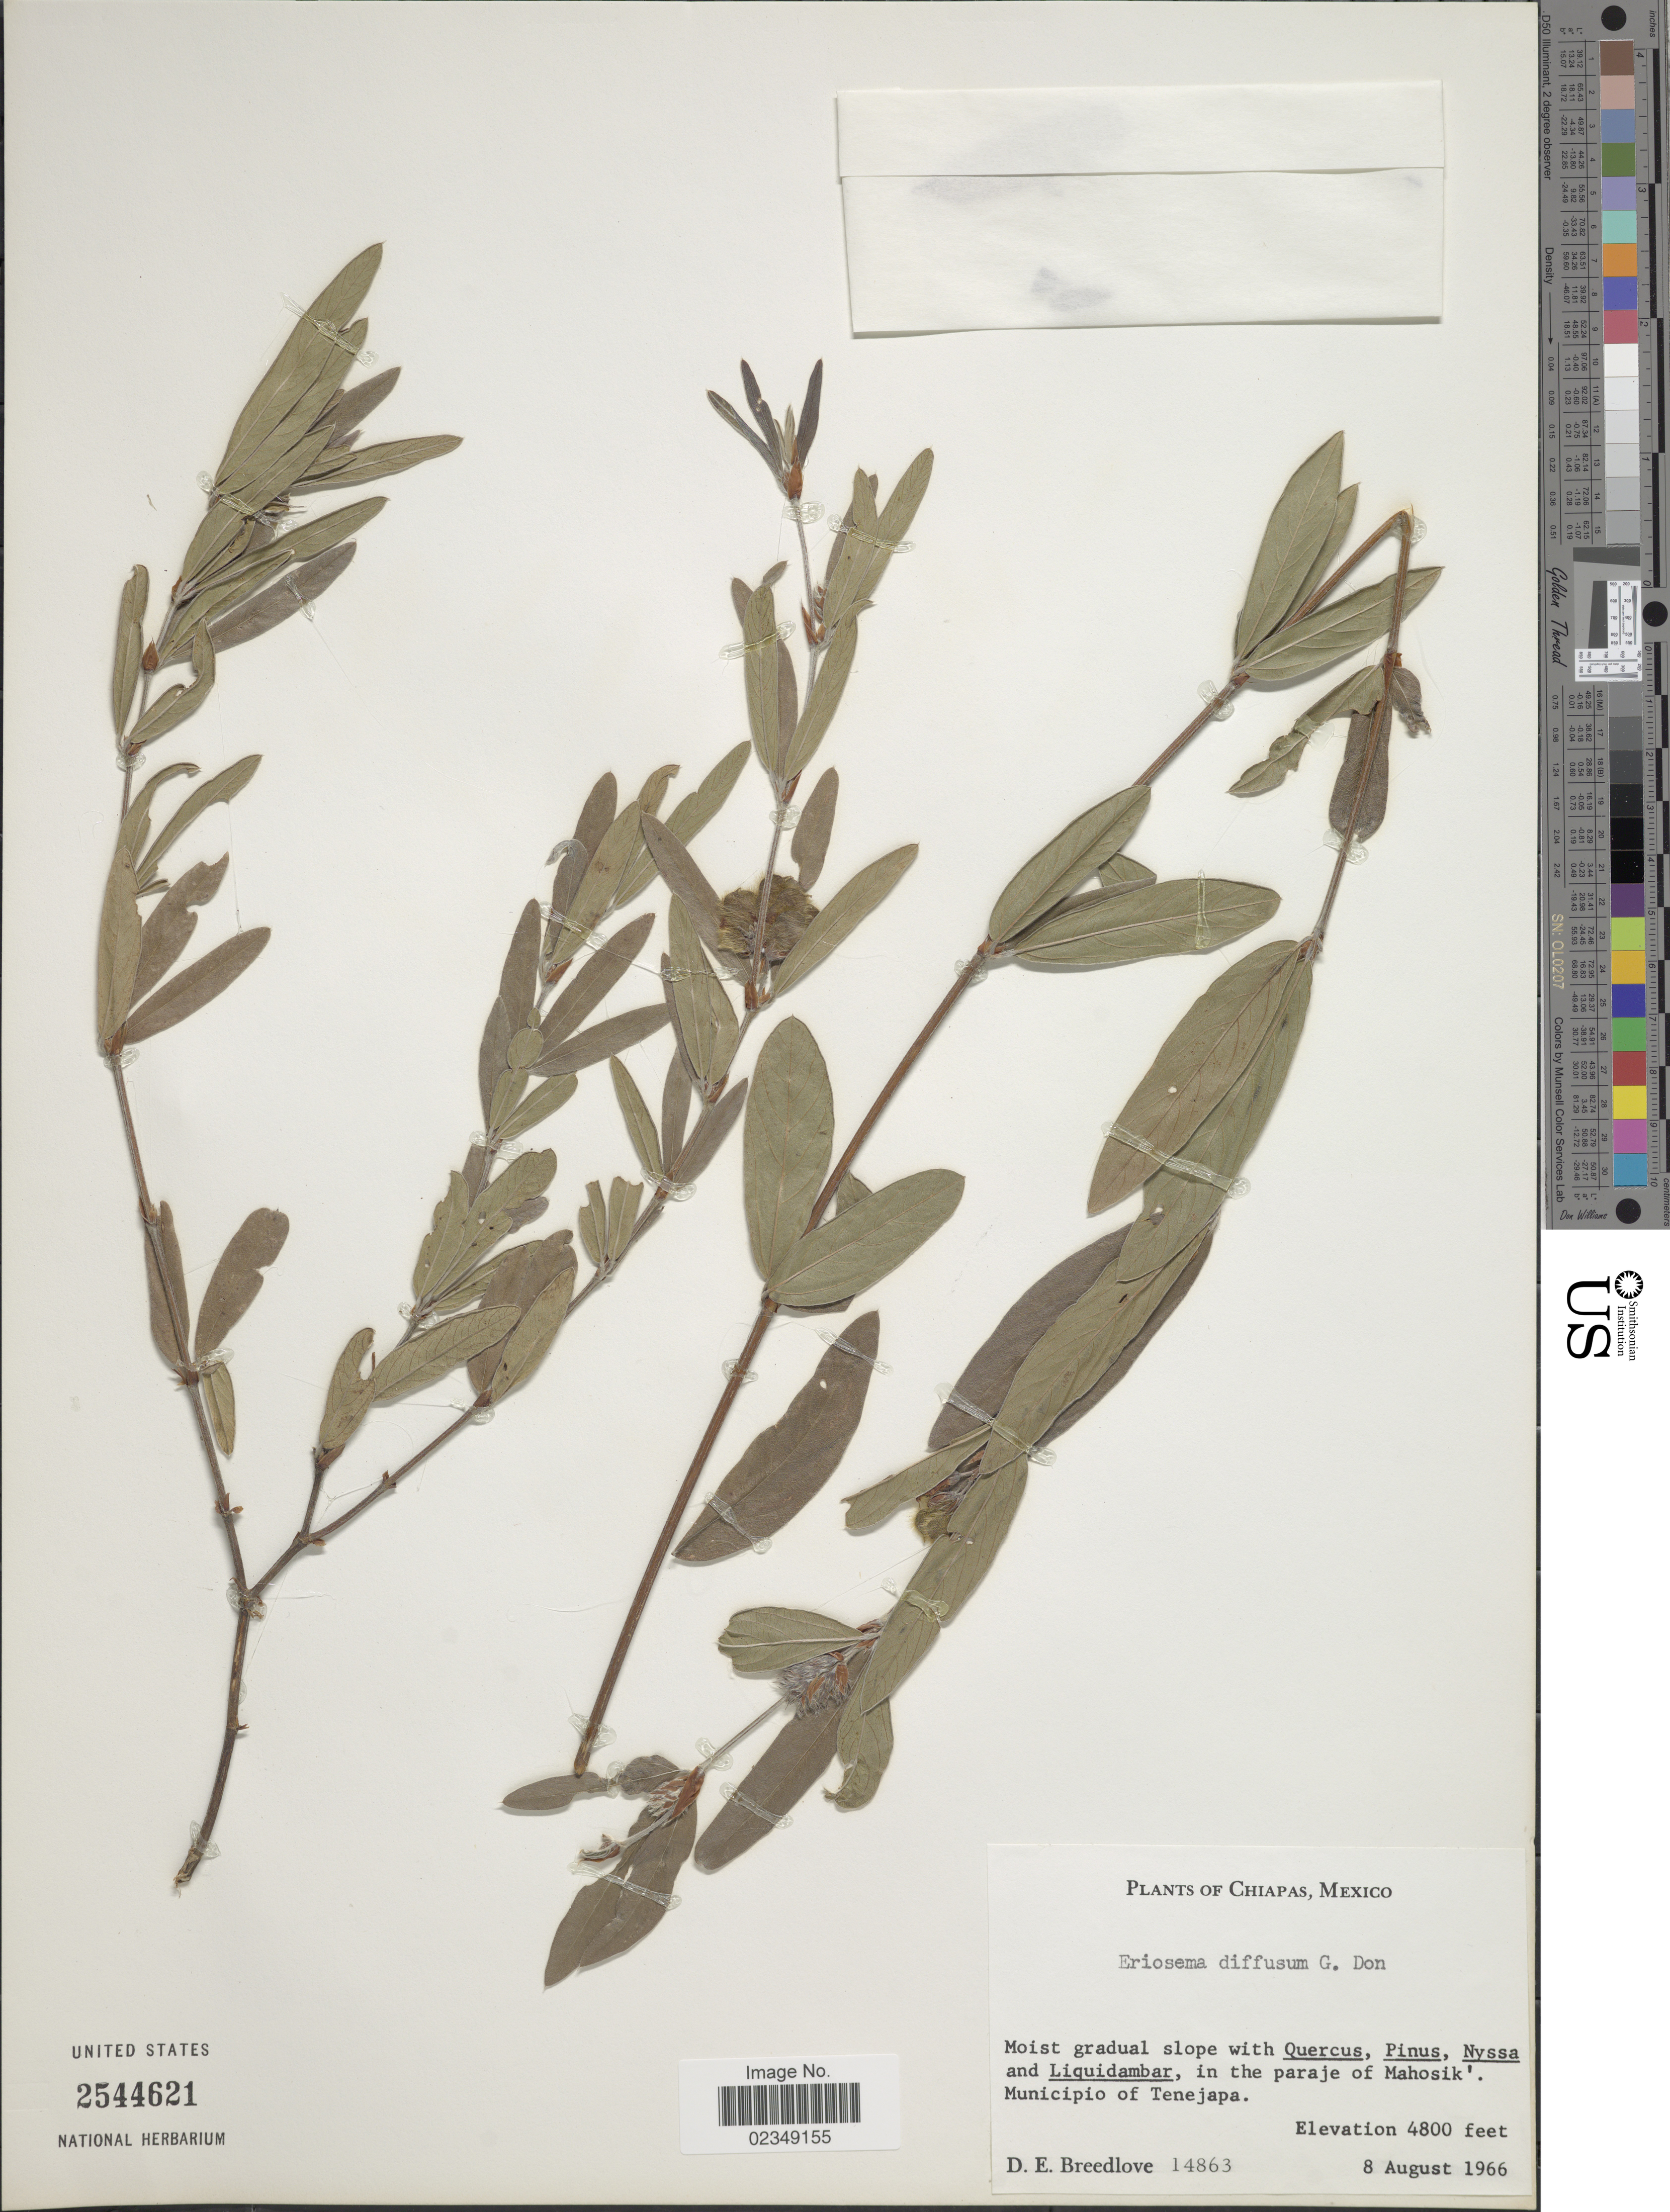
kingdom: Plantae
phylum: Tracheophyta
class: Magnoliopsida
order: Fabales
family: Fabaceae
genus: Eriosema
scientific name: Eriosema diffusum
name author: (Kunth) G. Don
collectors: D. E. Breedlove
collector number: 14863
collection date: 1966-08-08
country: Mexico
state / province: Chiapas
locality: In the paraje of Mahosik'. Municipio of Tenejapa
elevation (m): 1463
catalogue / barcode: US 2544621